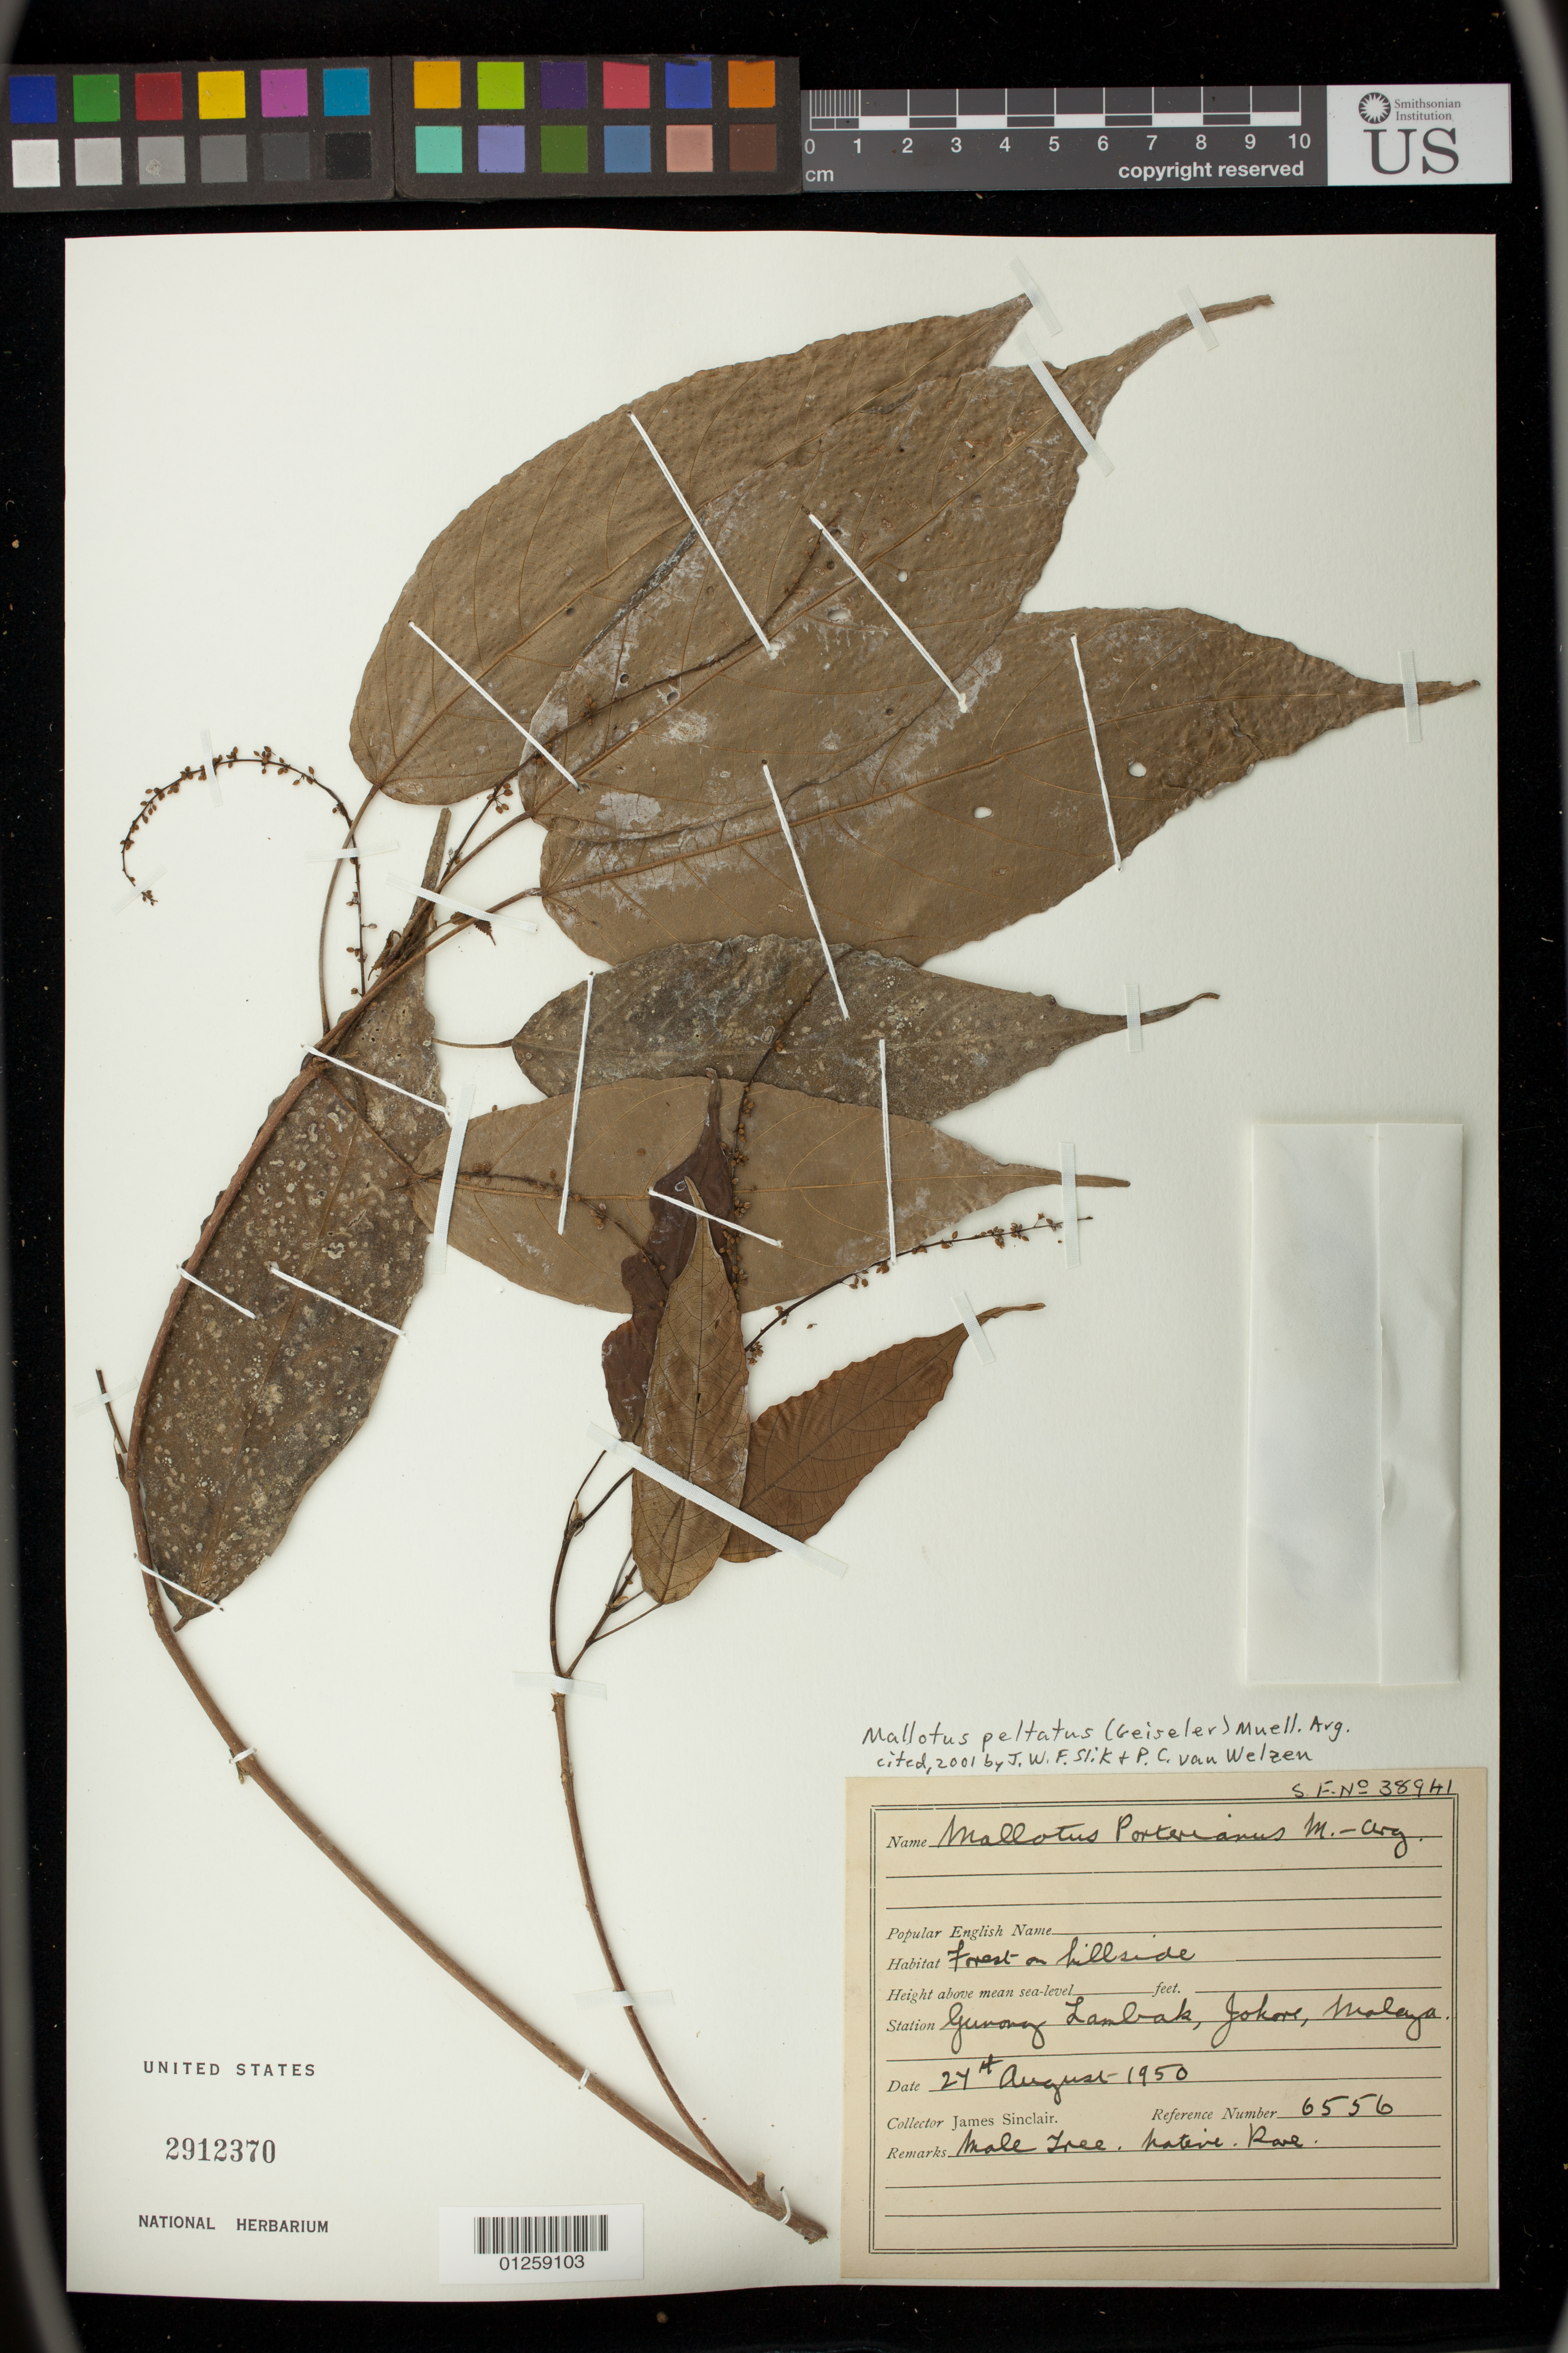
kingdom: Plantae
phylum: Tracheophyta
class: Magnoliopsida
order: Malpighiales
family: Euphorbiaceae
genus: Mallotus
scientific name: Mallotus peltatus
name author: (Geiseler) Müll. Arg.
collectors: J. Sinclair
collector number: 6556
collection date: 1950-08-27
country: Malaysia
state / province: Johor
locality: Gurong Lambak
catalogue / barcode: US 2912370